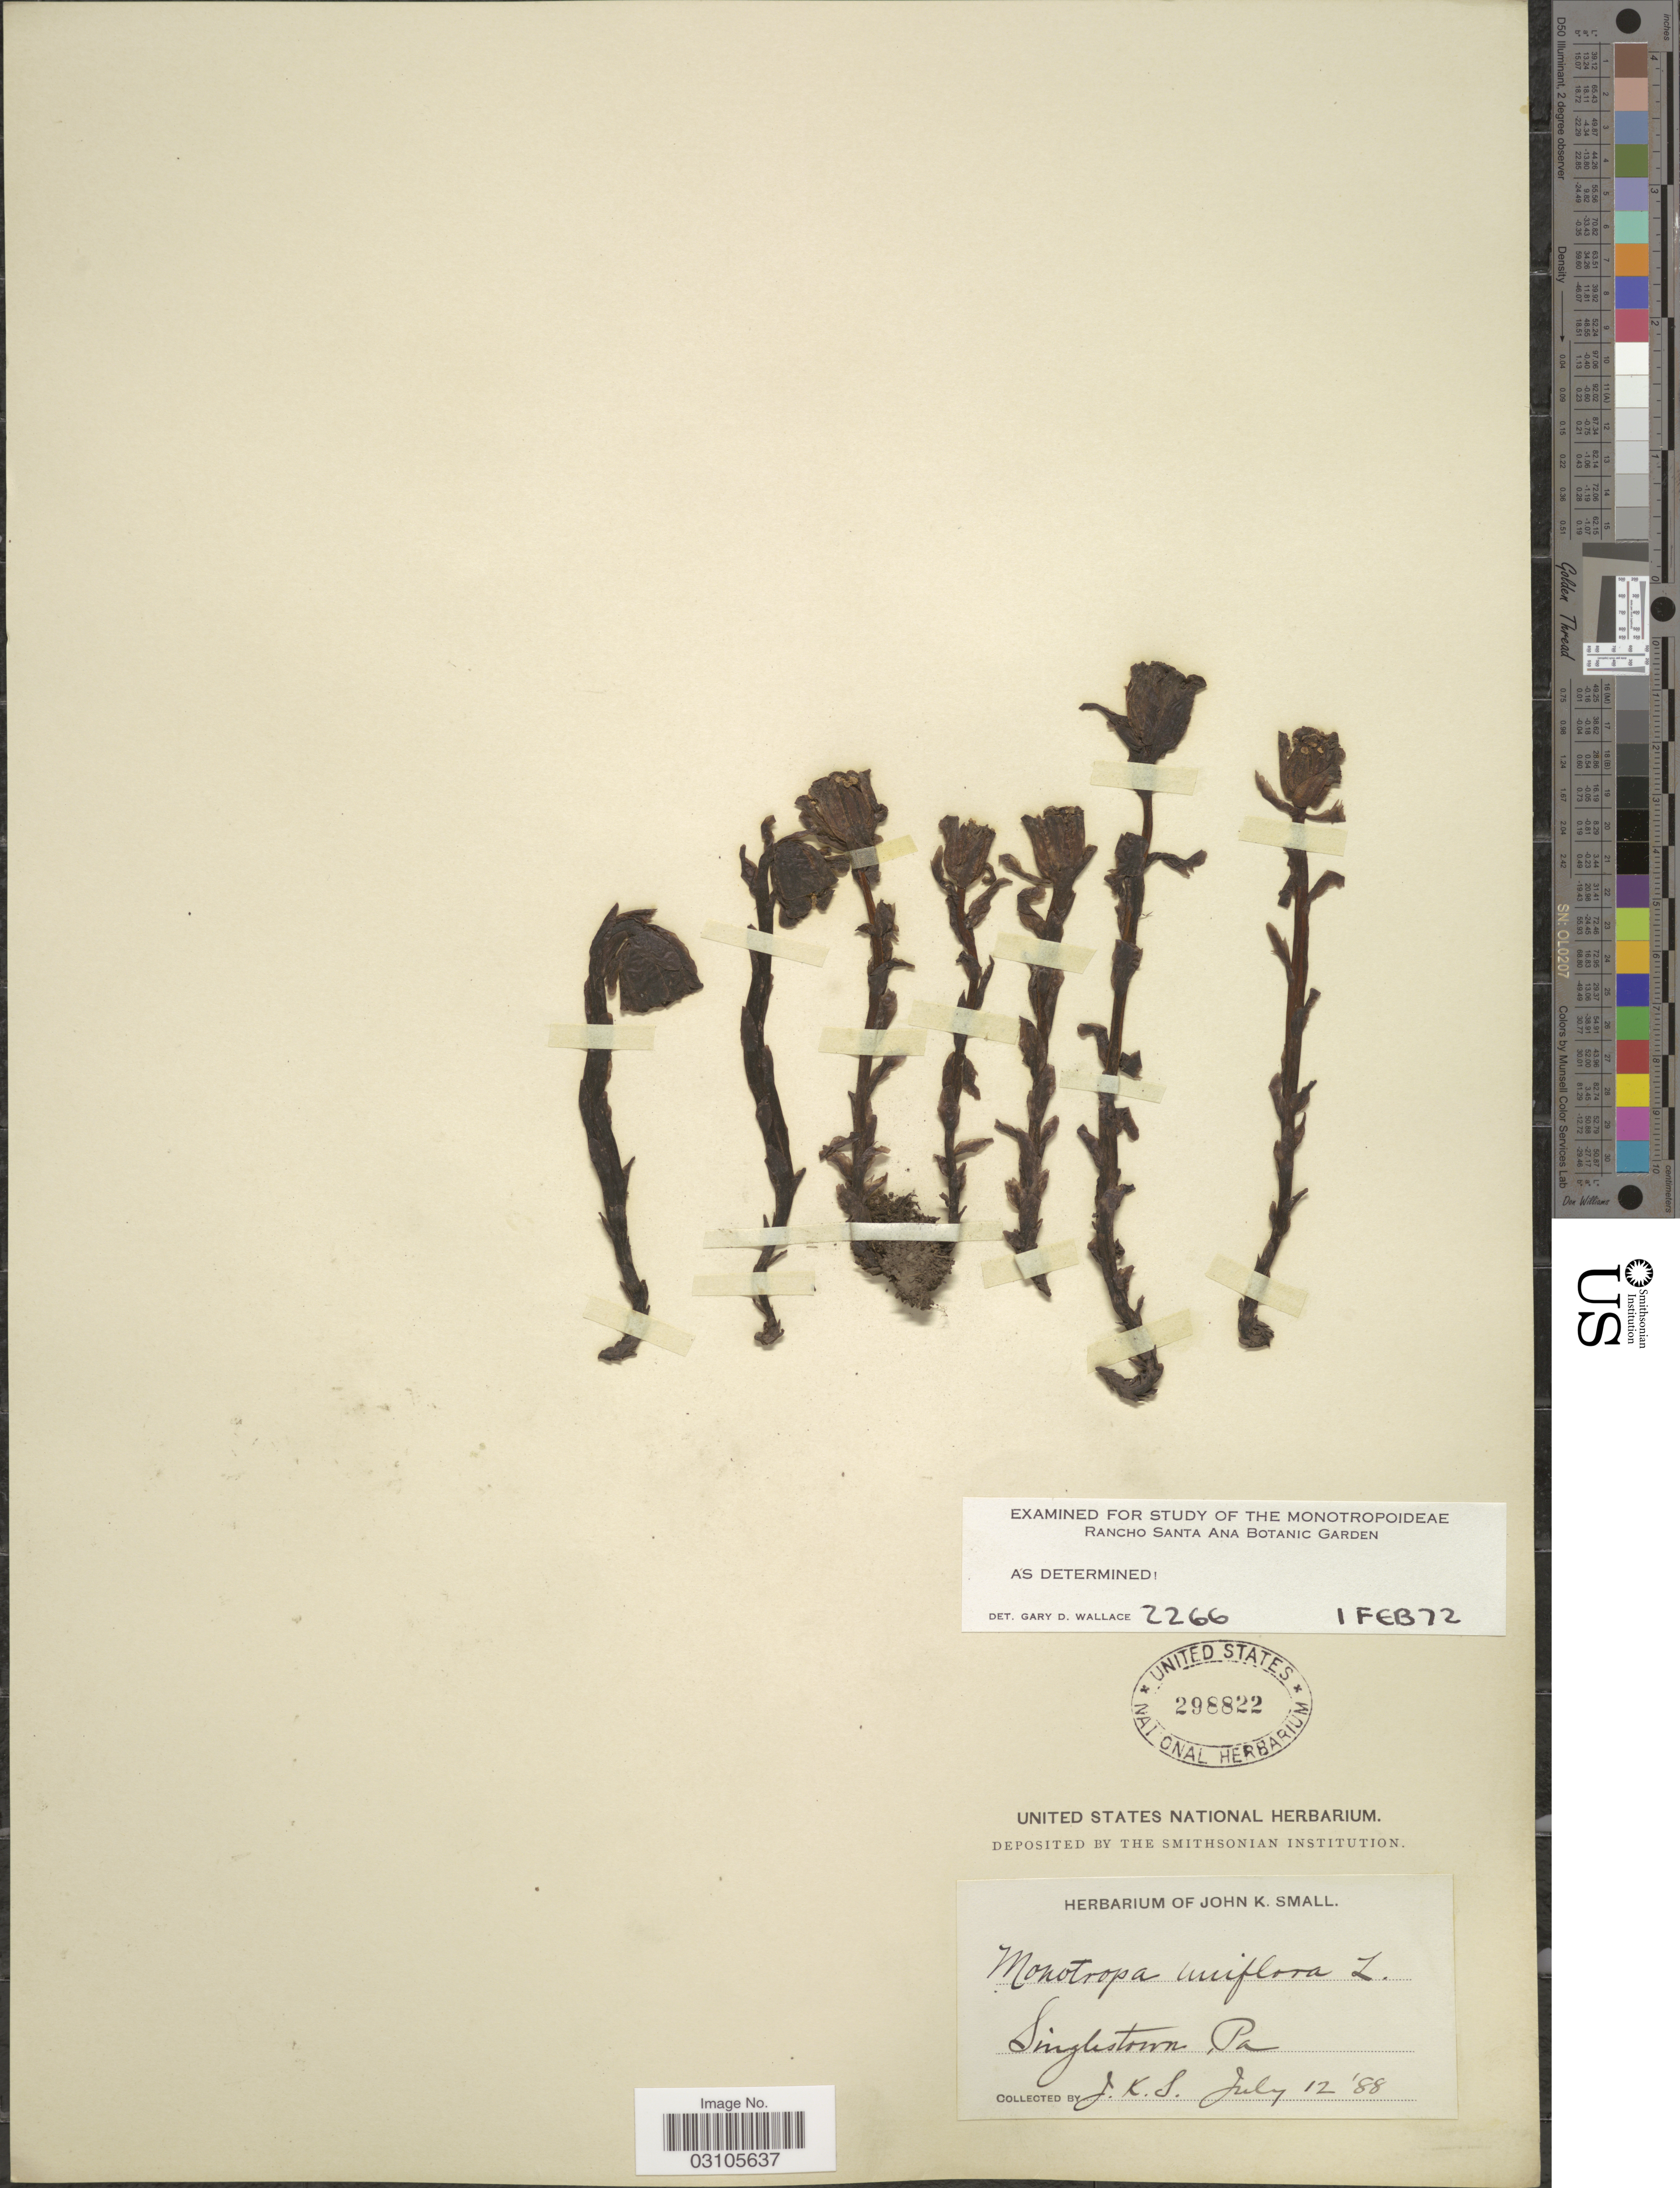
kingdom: Plantae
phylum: Tracheophyta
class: Magnoliopsida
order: Ericales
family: Ericaceae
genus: Monotropa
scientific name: Monotropa uniflora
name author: L.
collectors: J. K. Small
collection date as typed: Transcribed d/m/y: 12/7/88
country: United States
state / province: Pennsylvania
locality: Singlestown.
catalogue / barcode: US 298822